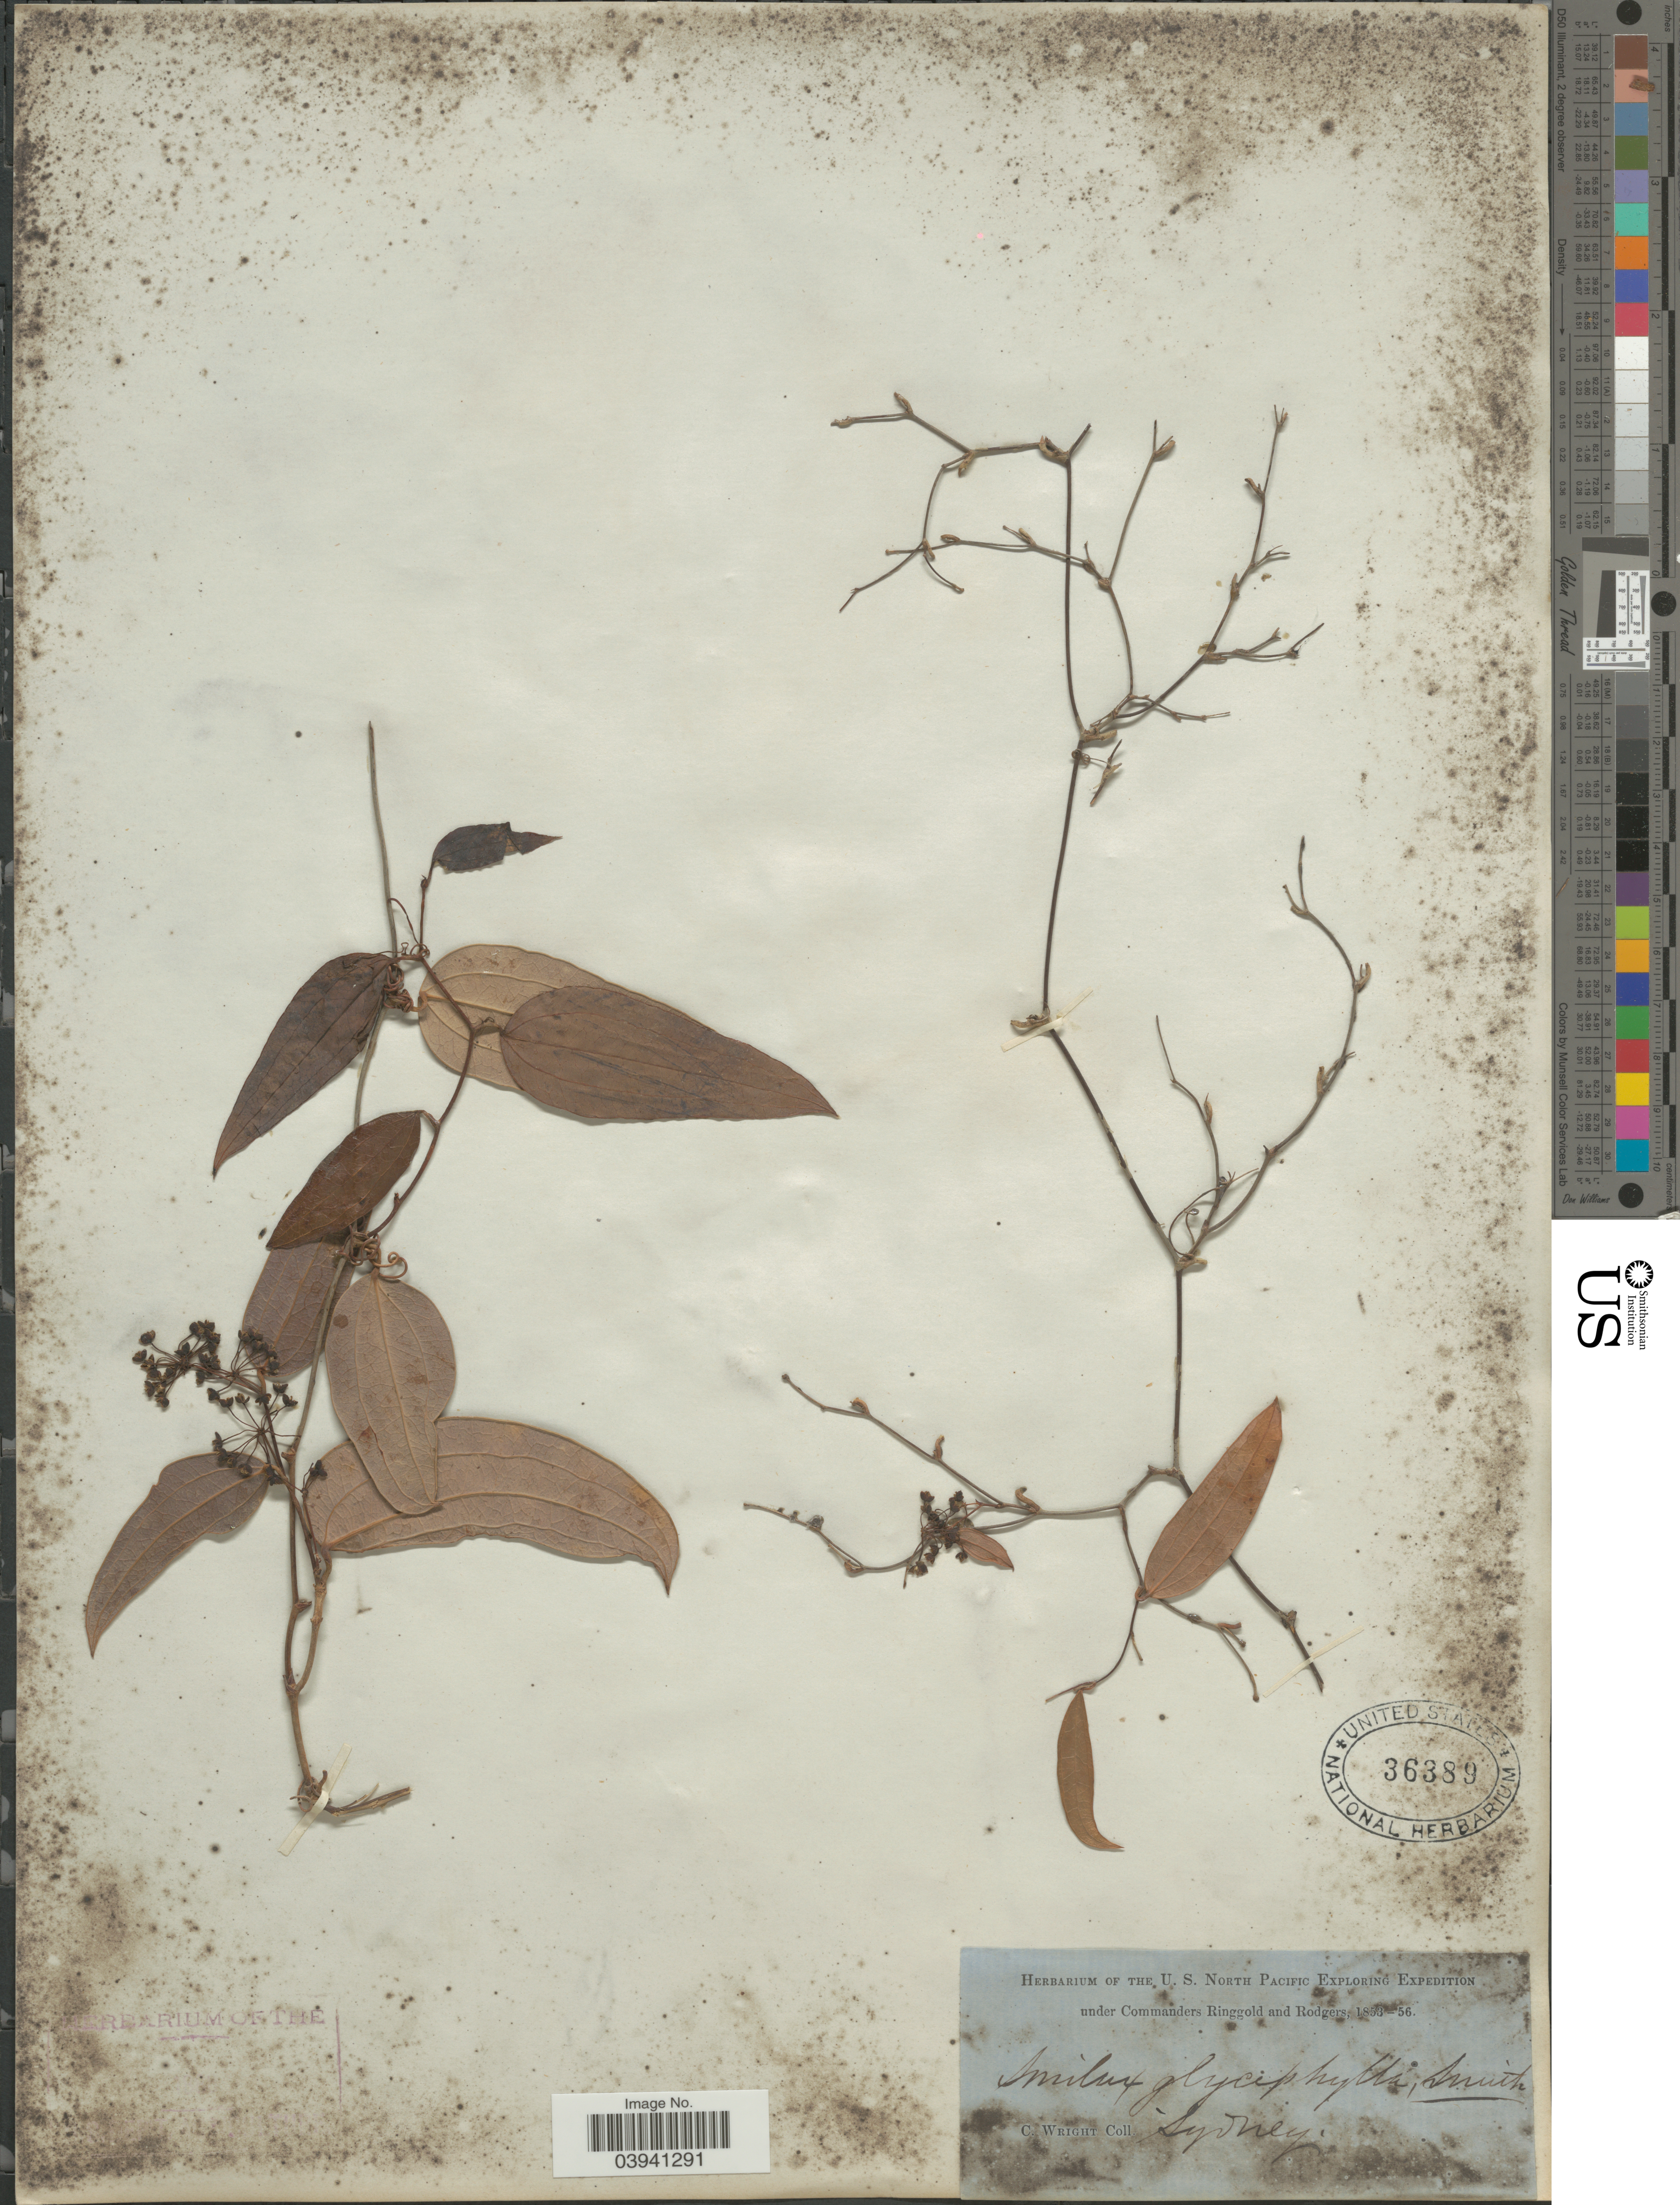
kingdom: Plantae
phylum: Tracheophyta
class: Liliopsida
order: Liliales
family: Smilacaceae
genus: Smilax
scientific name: Smilax glycyphylla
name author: Hassk.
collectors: C. Wright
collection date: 1853/1856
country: Australia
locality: Sydney.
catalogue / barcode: US 36389